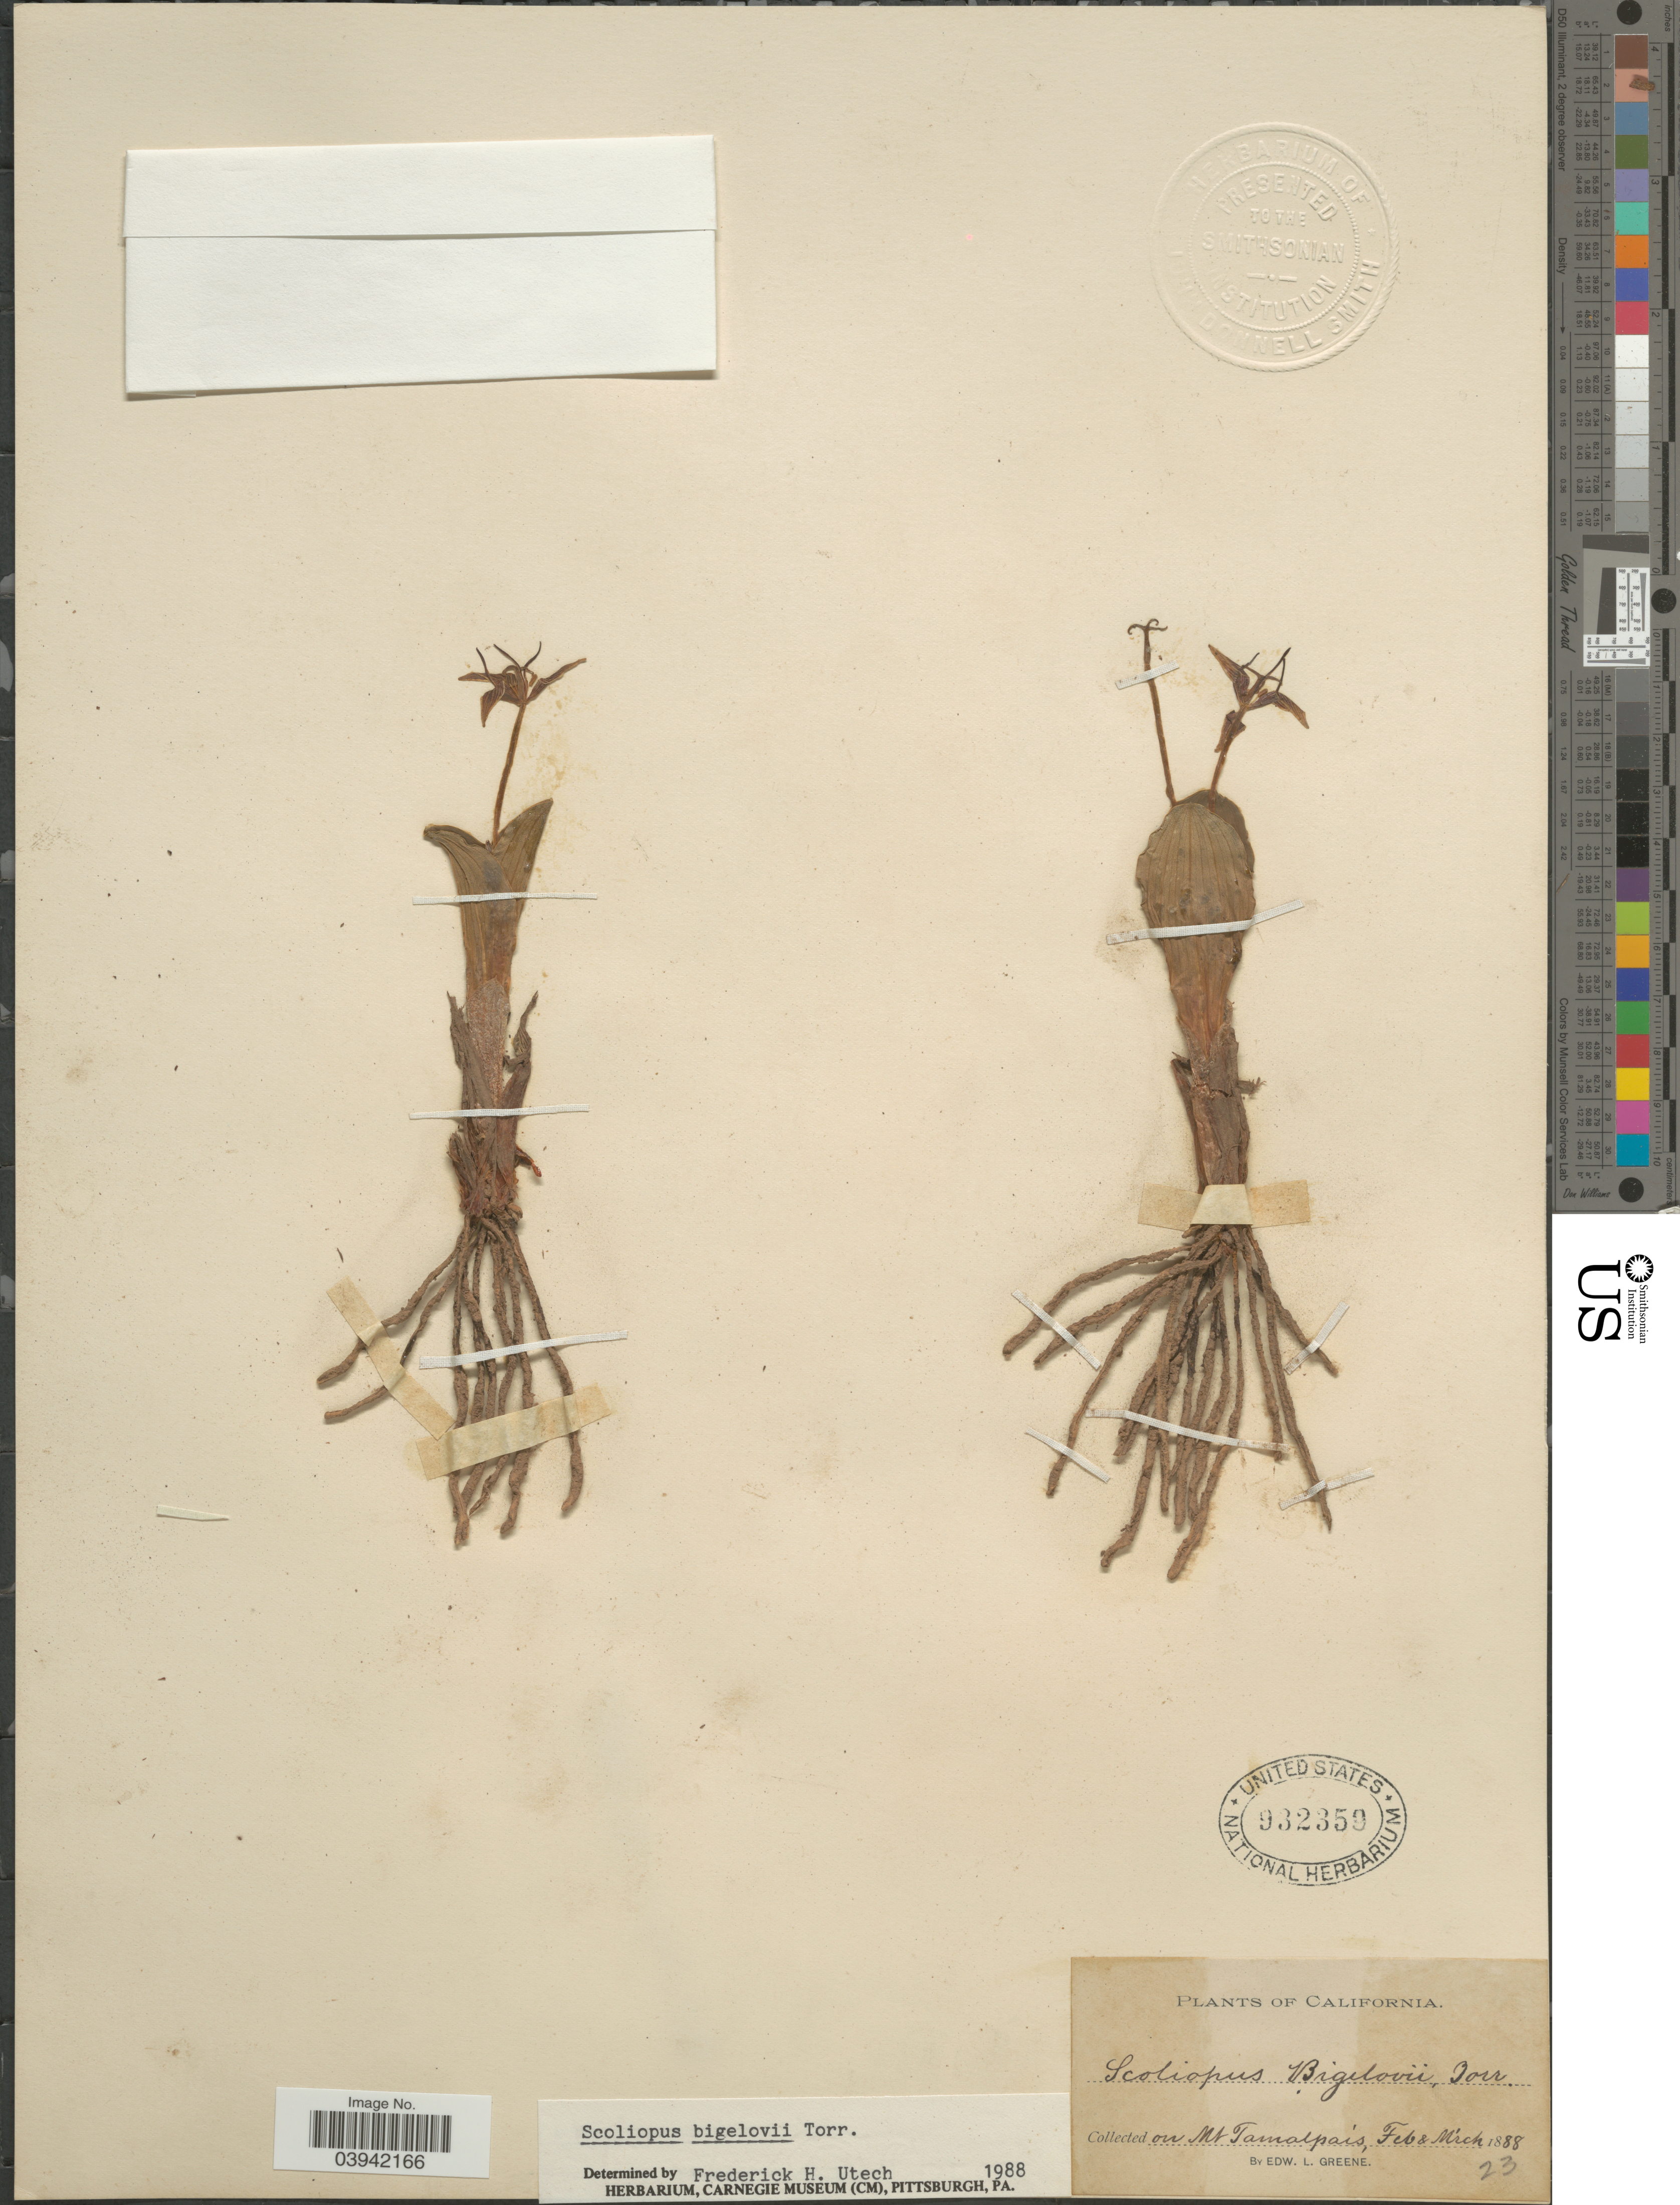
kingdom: Plantae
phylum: Tracheophyta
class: Liliopsida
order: Liliales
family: Liliaceae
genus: Scoliopus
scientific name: Scoliopus bigelovii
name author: Torr.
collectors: E. L. Greene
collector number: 23?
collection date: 1888-02/1888-03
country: United States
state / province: California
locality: On Mt Tamalpais.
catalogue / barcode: US 932359